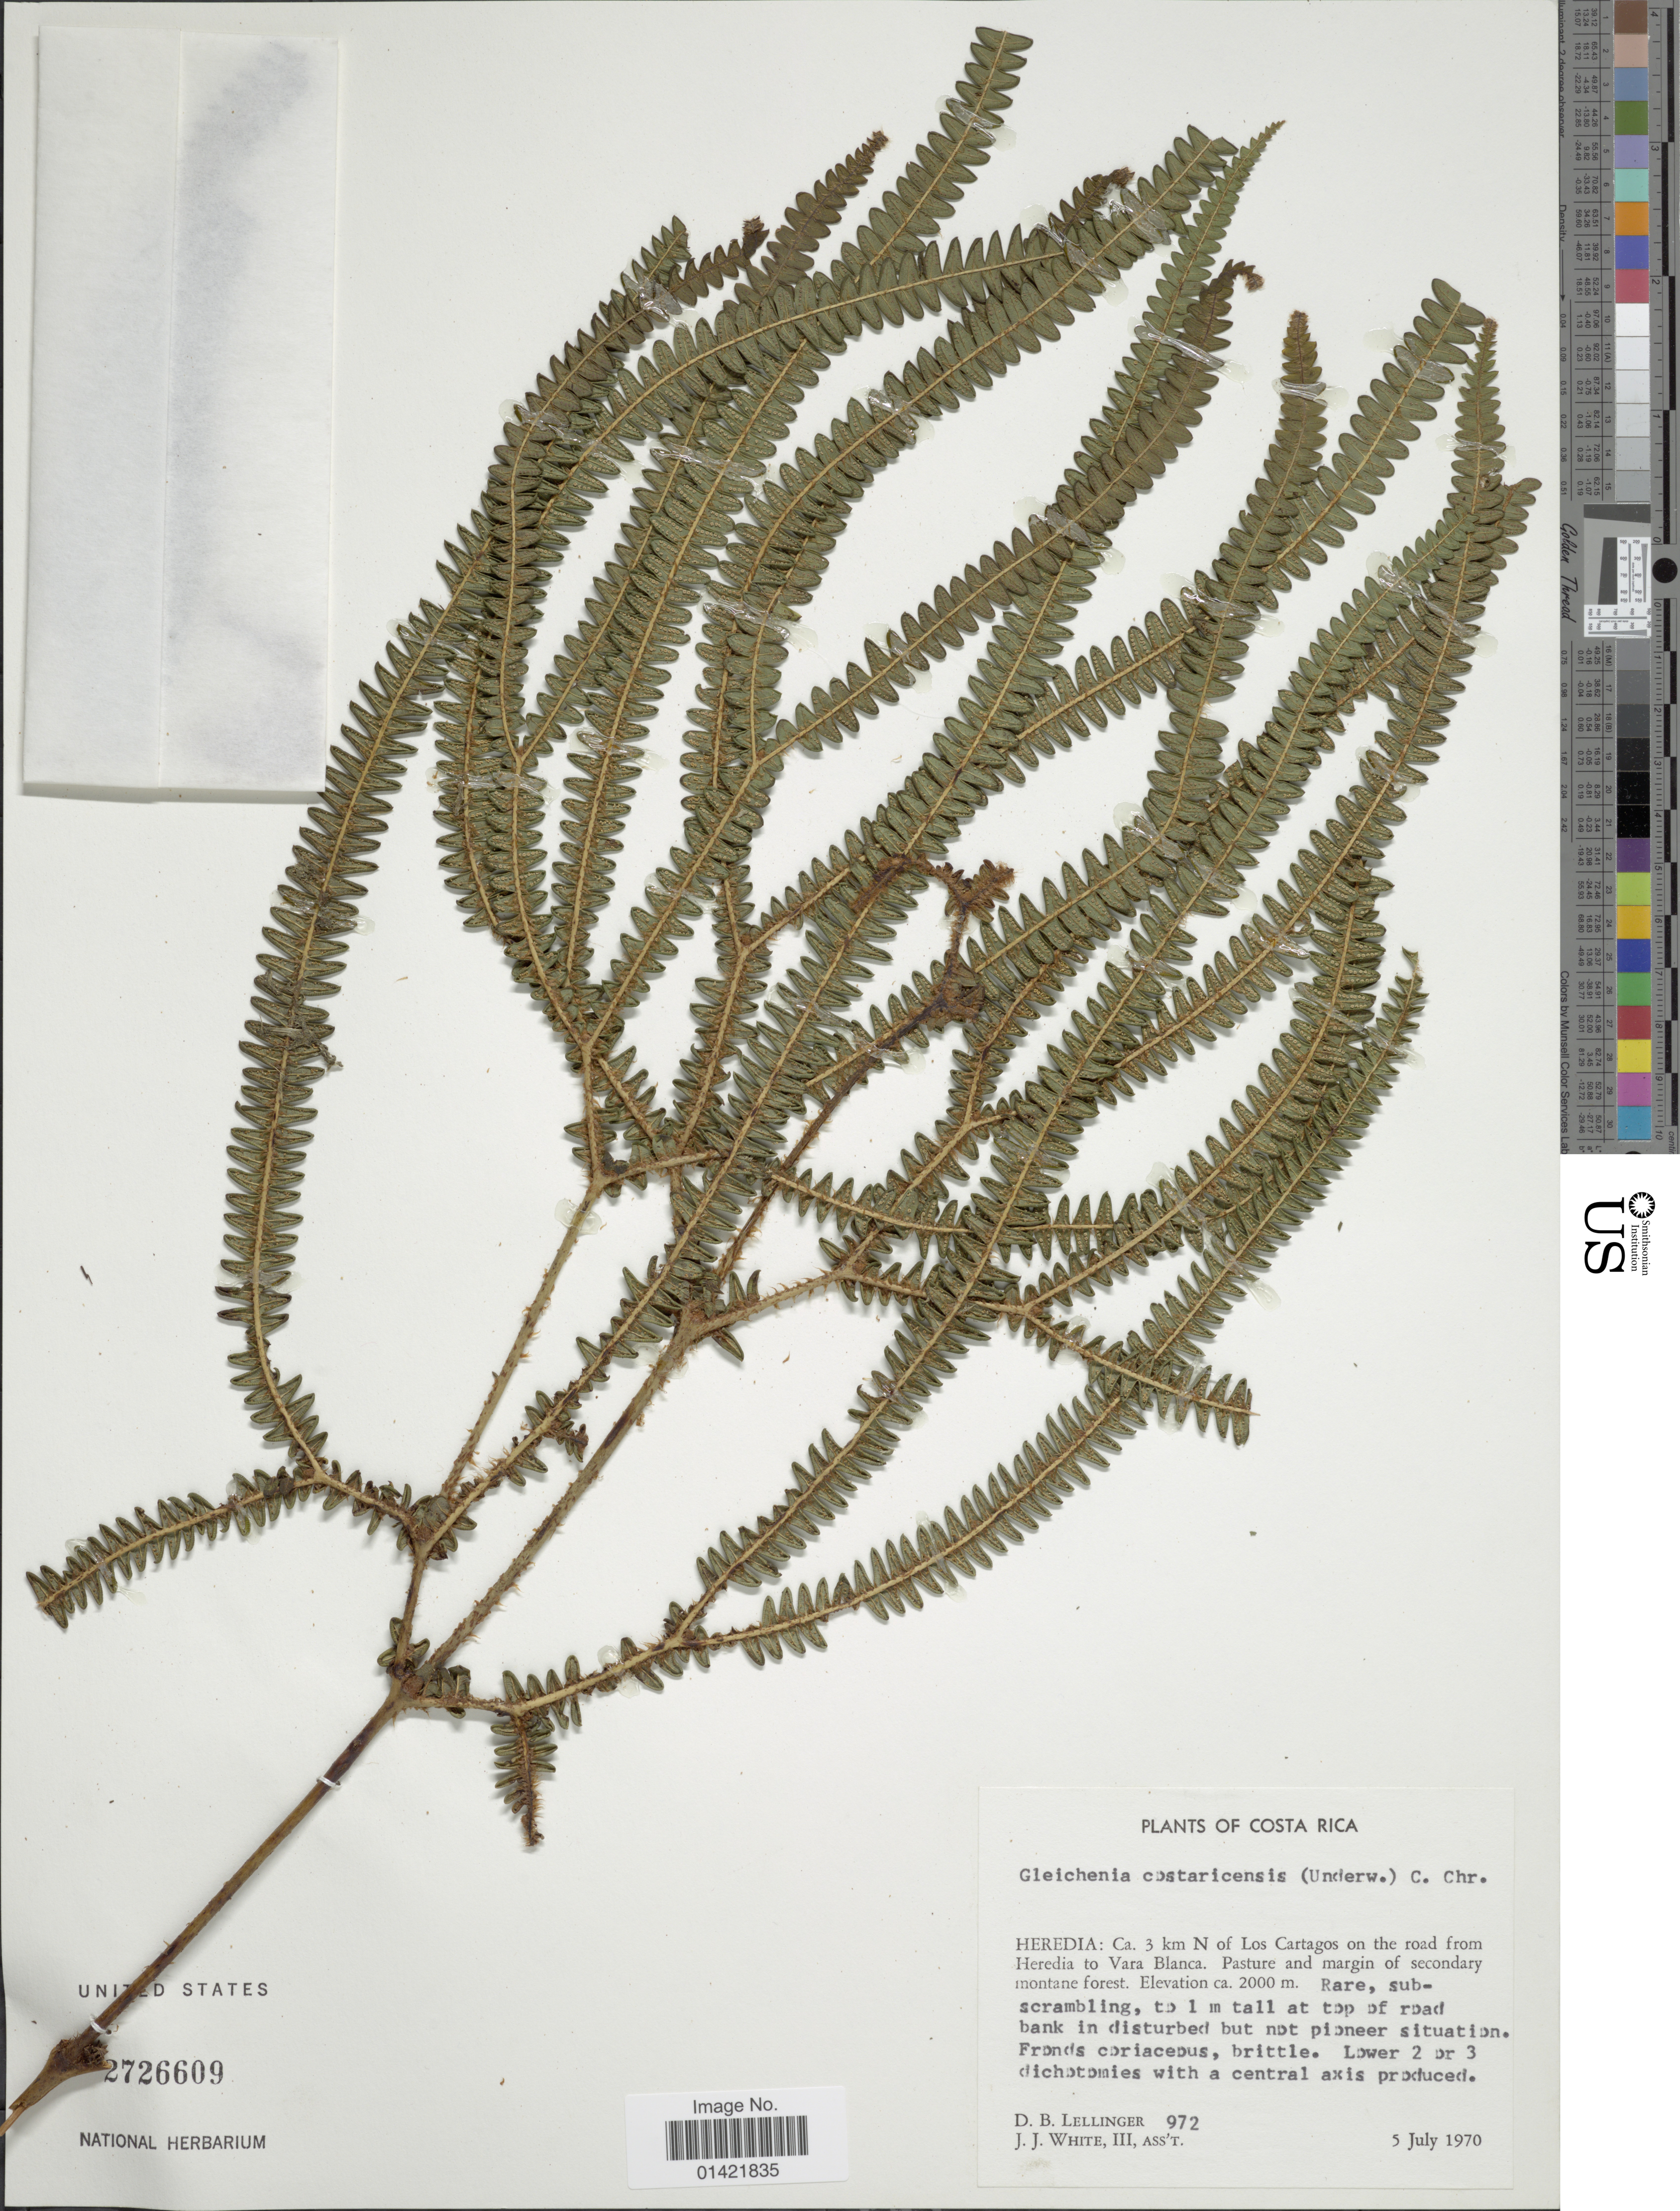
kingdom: Plantae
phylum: Tracheophyta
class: Polypodiopsida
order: Gleicheniales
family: Gleicheniaceae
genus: Sticherus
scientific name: Sticherus revolutus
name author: (Kunth) Ching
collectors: D. B. Lellinger & J. J. White III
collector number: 972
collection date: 1970-07-05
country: Costa Rica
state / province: Heredia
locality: Ca. 3 km N of Los Cartagos on the road from Heredia to Vara Blanca.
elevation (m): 2000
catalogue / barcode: US 2726609